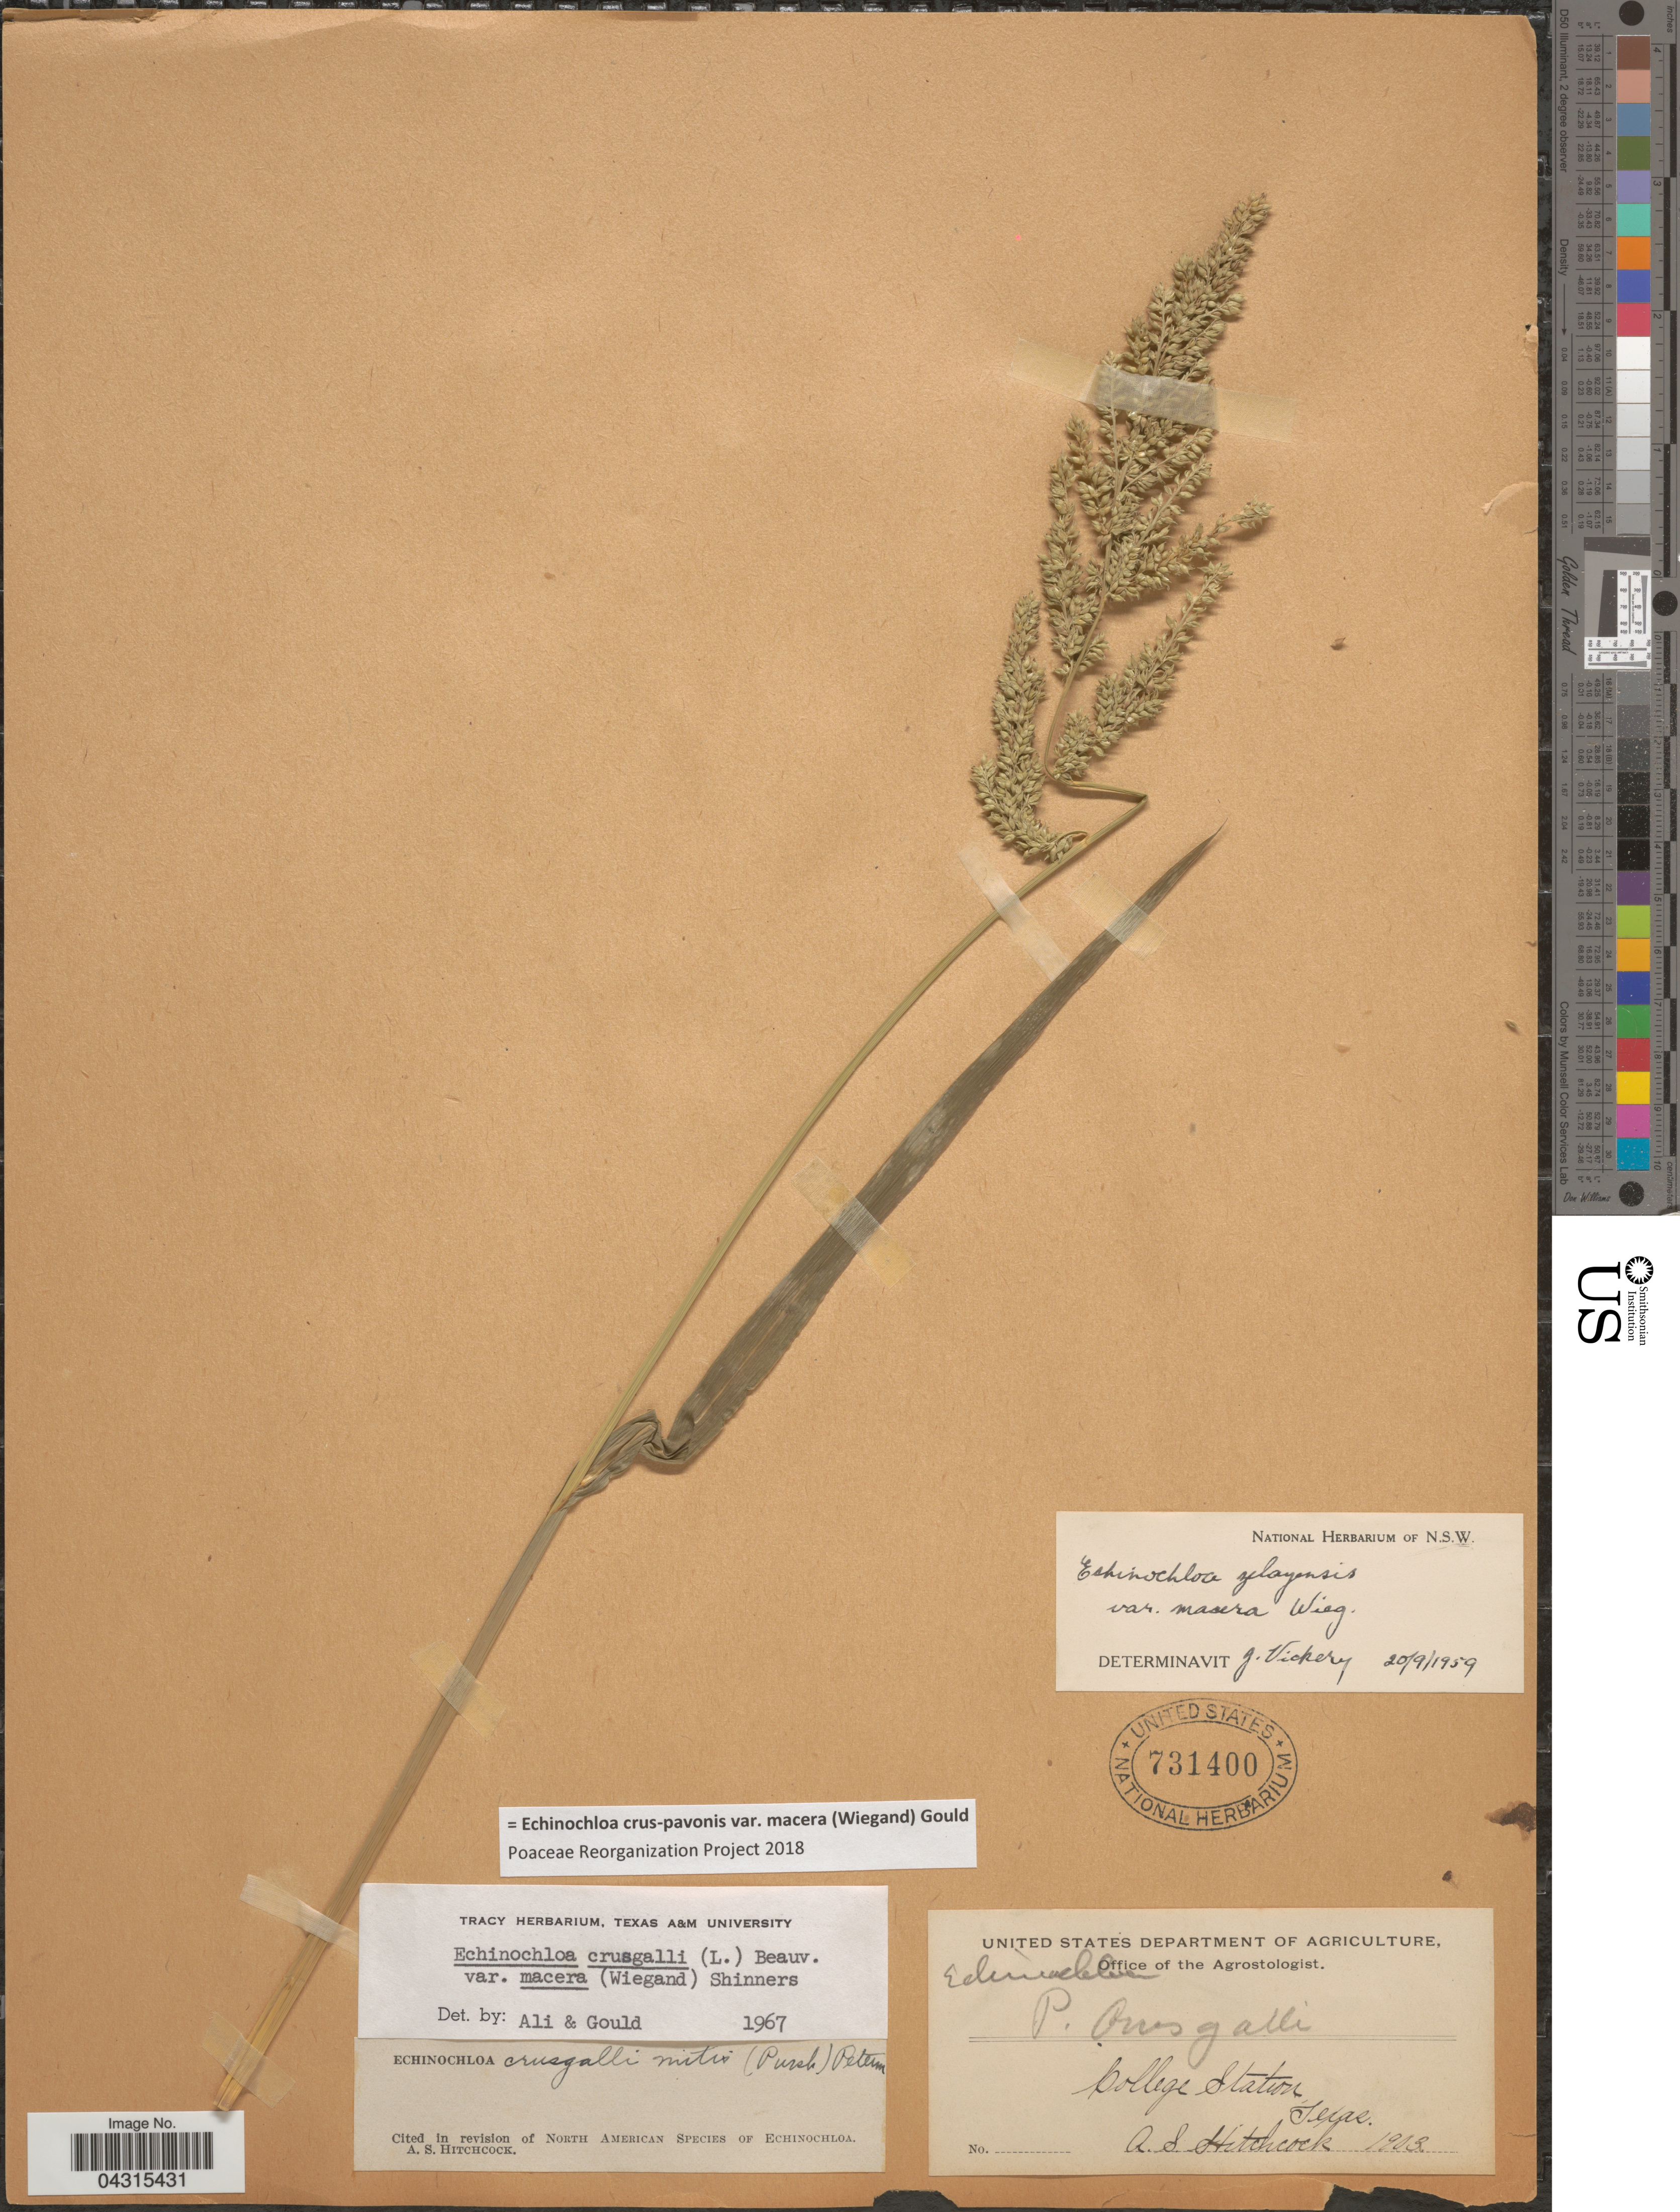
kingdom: Plantae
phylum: Tracheophyta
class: Liliopsida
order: Poales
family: Poaceae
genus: Echinochloa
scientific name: Echinochloa crus-pavonis var. macera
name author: (Wiegand) Gould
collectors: A. S. Hitchcock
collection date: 1903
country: United States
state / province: Texas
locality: College Station.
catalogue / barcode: US 731400